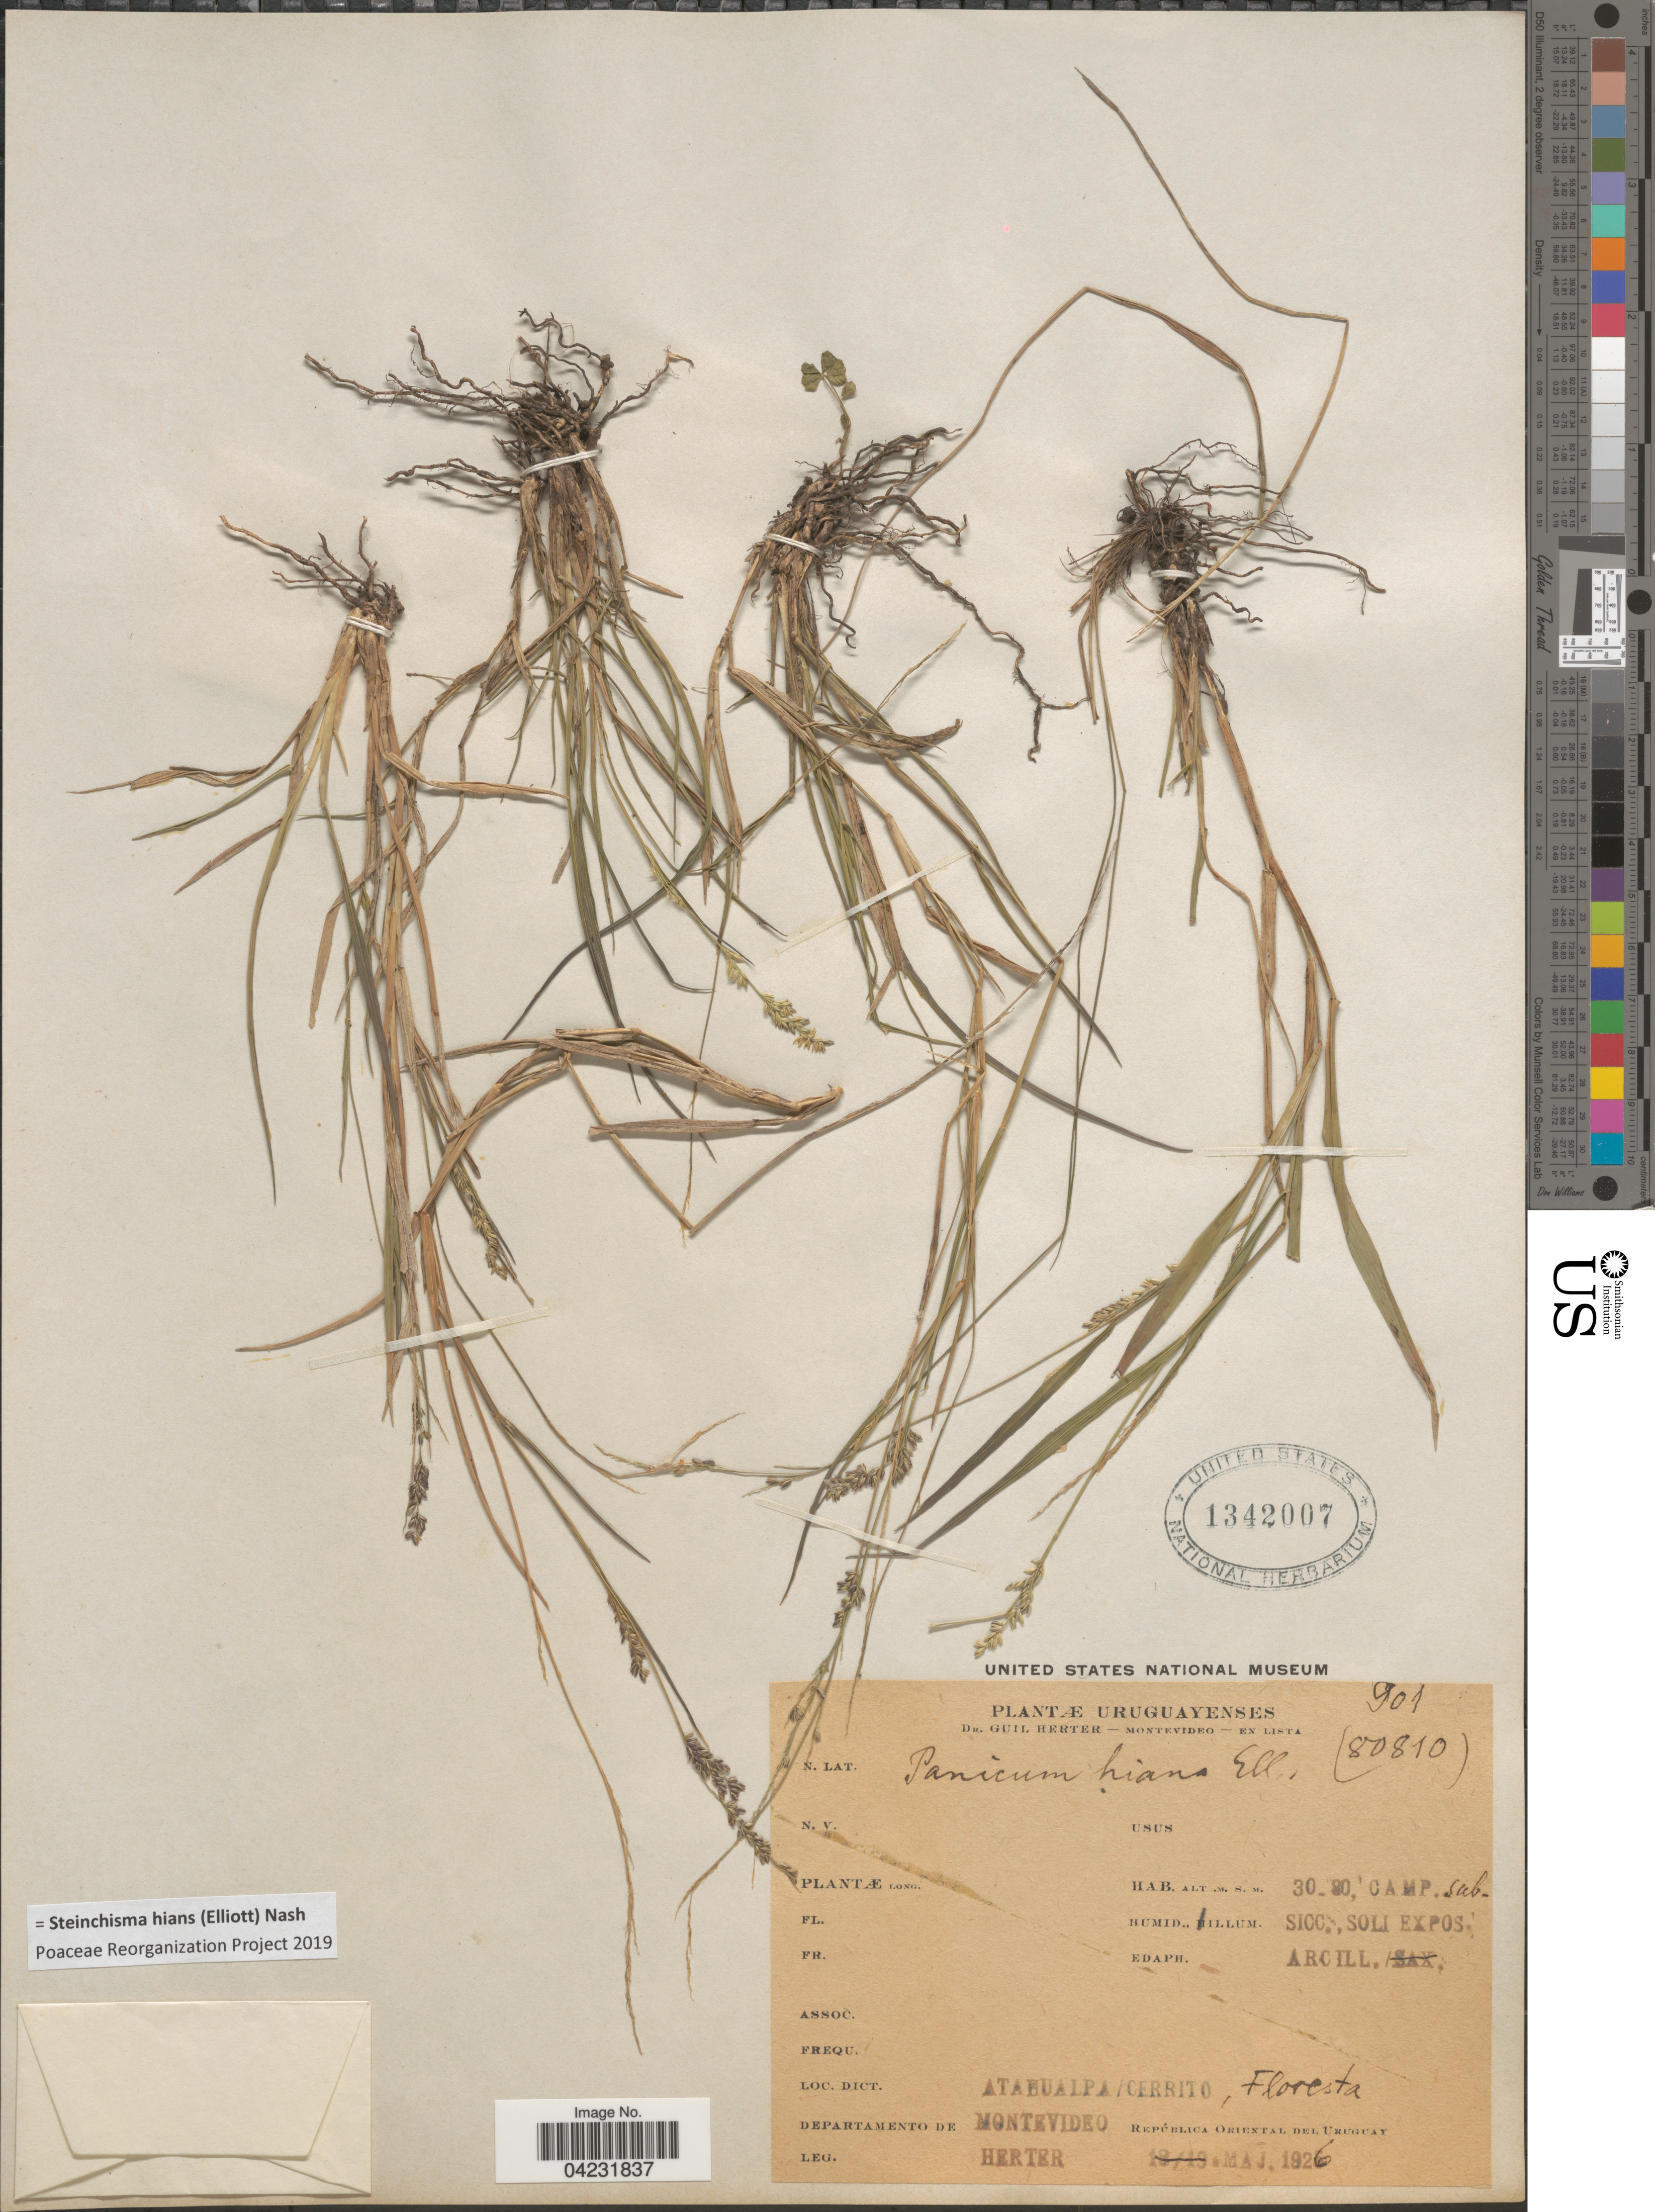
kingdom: Plantae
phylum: Tracheophyta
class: Liliopsida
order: Poales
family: Poaceae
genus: Steinchisma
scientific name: Steinchisma hians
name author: (Elliott) Nash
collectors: G. Herter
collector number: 901 (80810)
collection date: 1926-05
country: Uruguay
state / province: Montevideo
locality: Loc. Dict. Atahuaipa/Cerrito, Floresta. Departamento de Montevideo. República Oriental del Uruguay.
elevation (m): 30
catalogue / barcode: US 1342007